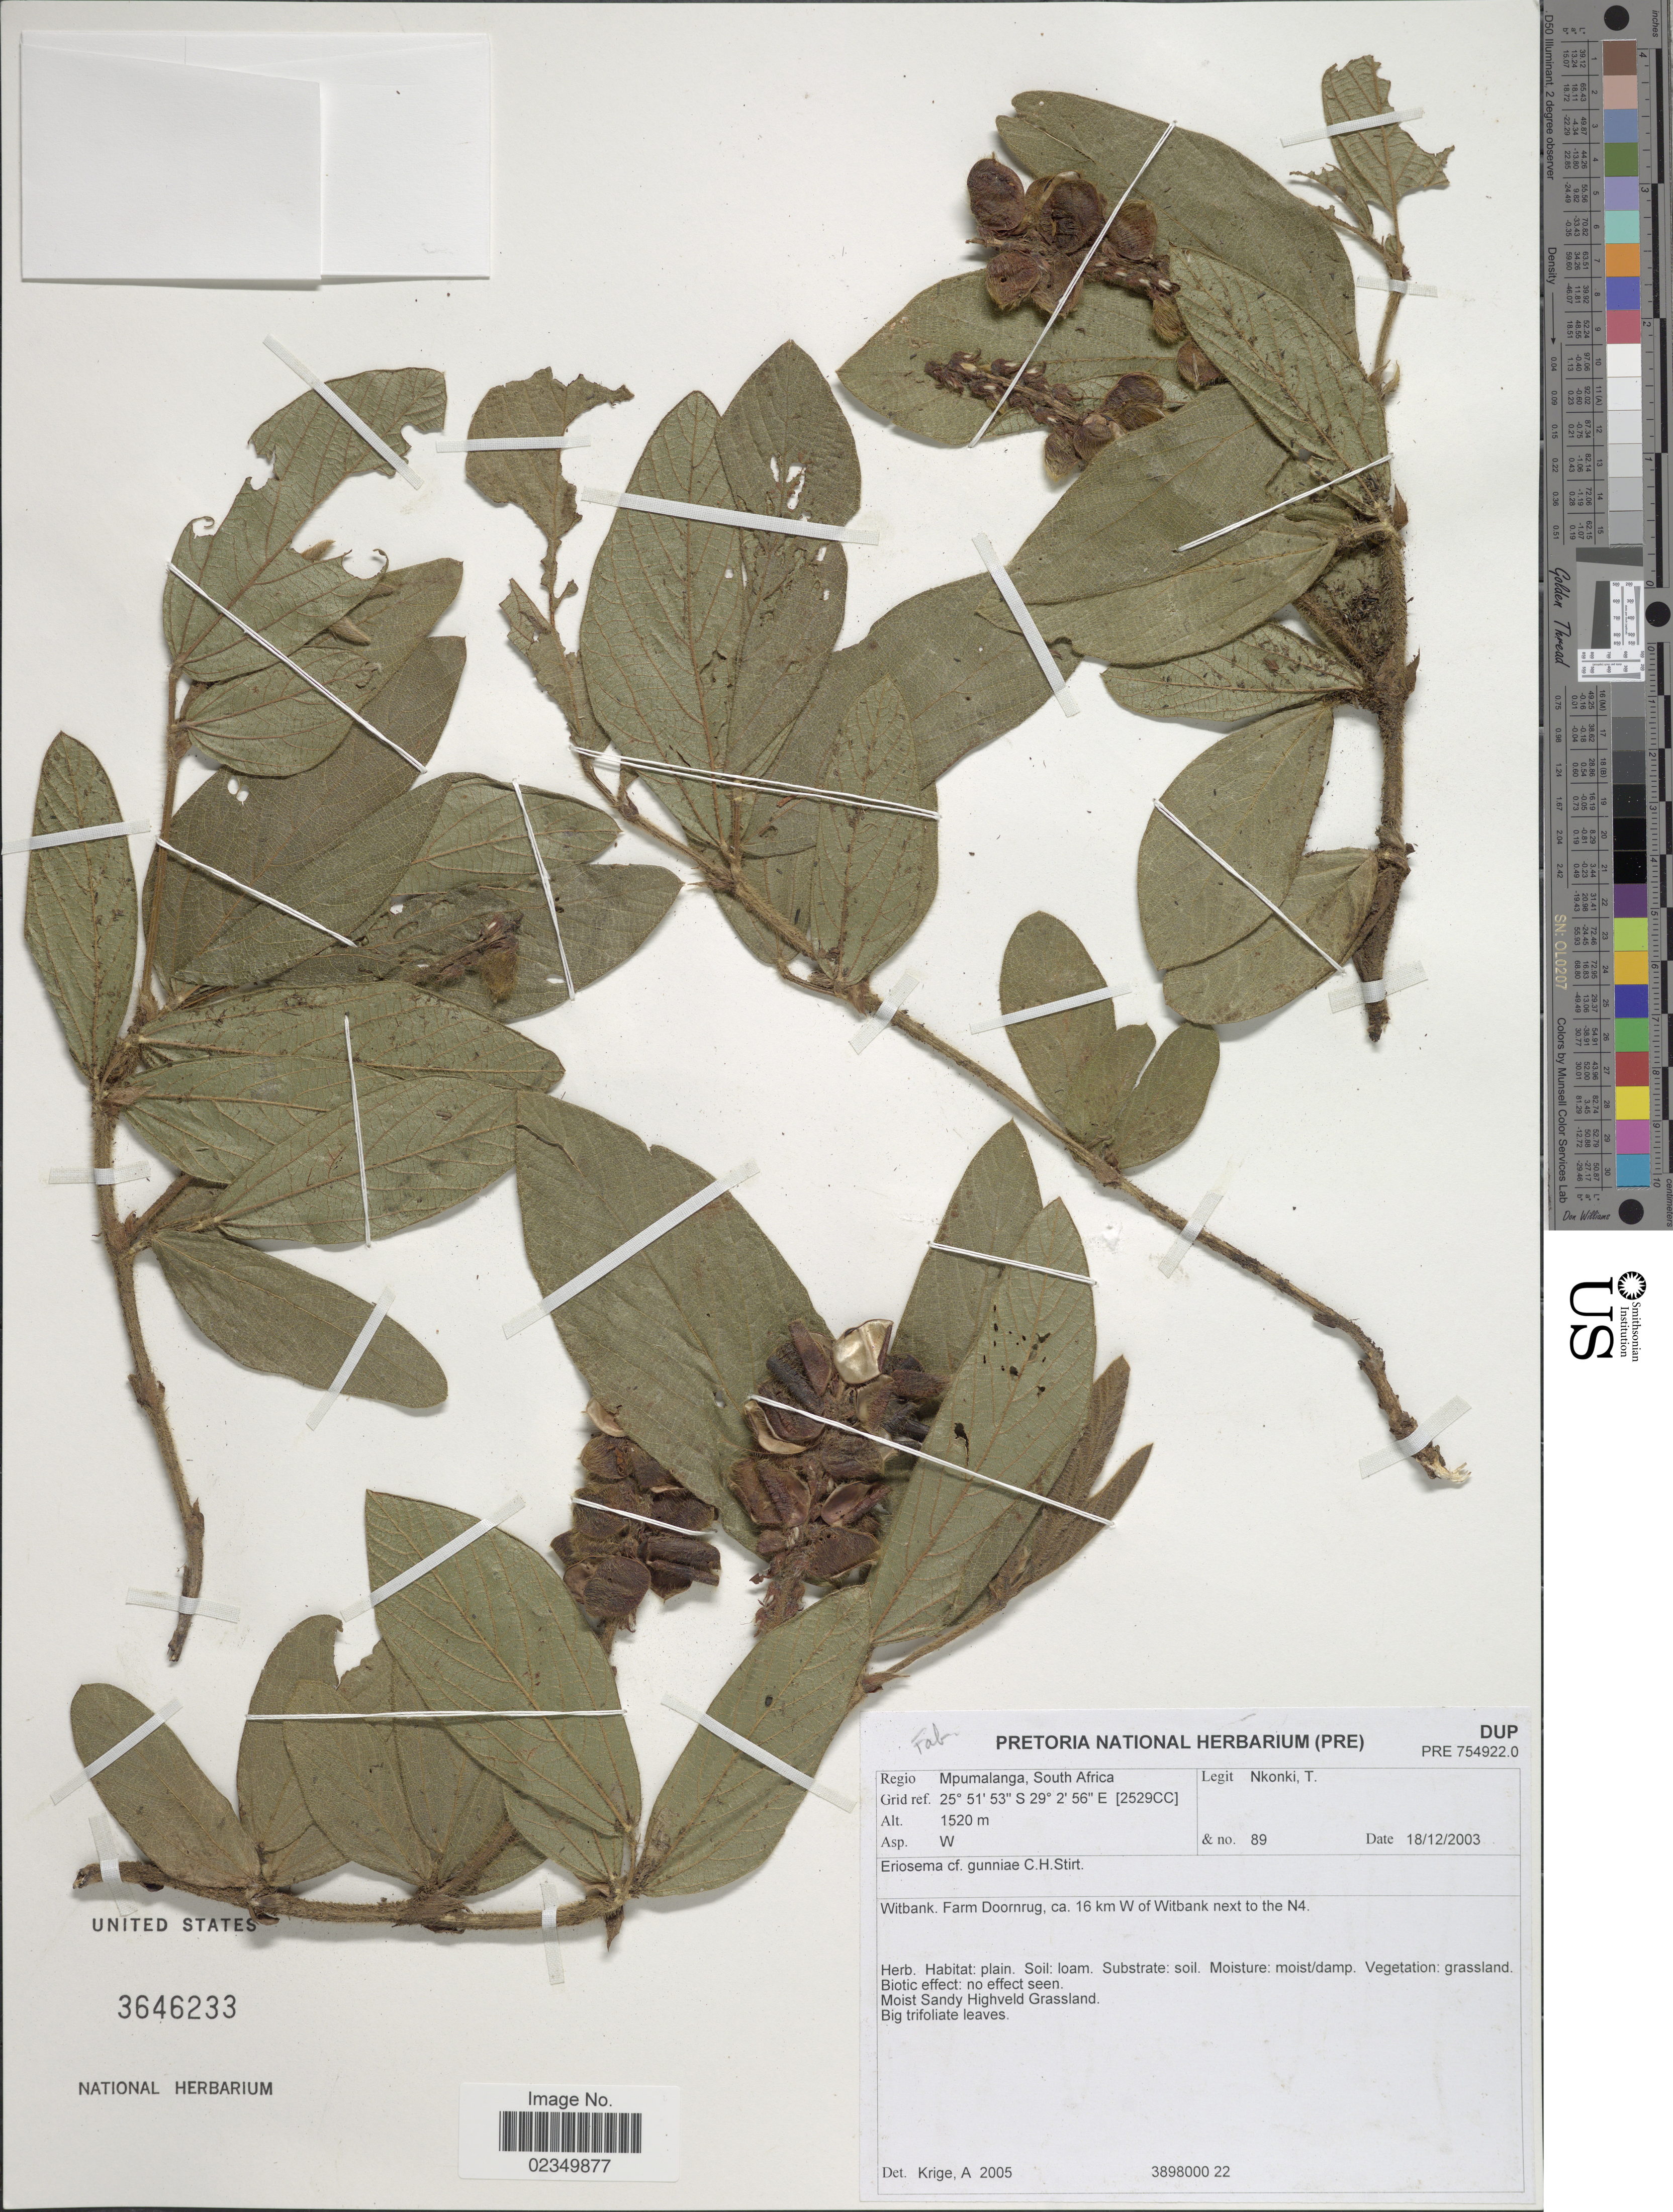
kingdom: Plantae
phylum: Tracheophyta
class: Magnoliopsida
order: Fabales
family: Fabaceae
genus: Eriosema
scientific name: Eriosema gunniae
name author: C.H. Stirt.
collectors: T. Nkonki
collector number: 89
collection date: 2003-12-18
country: South Africa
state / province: Mpumalanga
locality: Witbank, Farm Doornrug, ca. 16 km W of Witbank next to the N4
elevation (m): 1520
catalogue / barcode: US 3646233